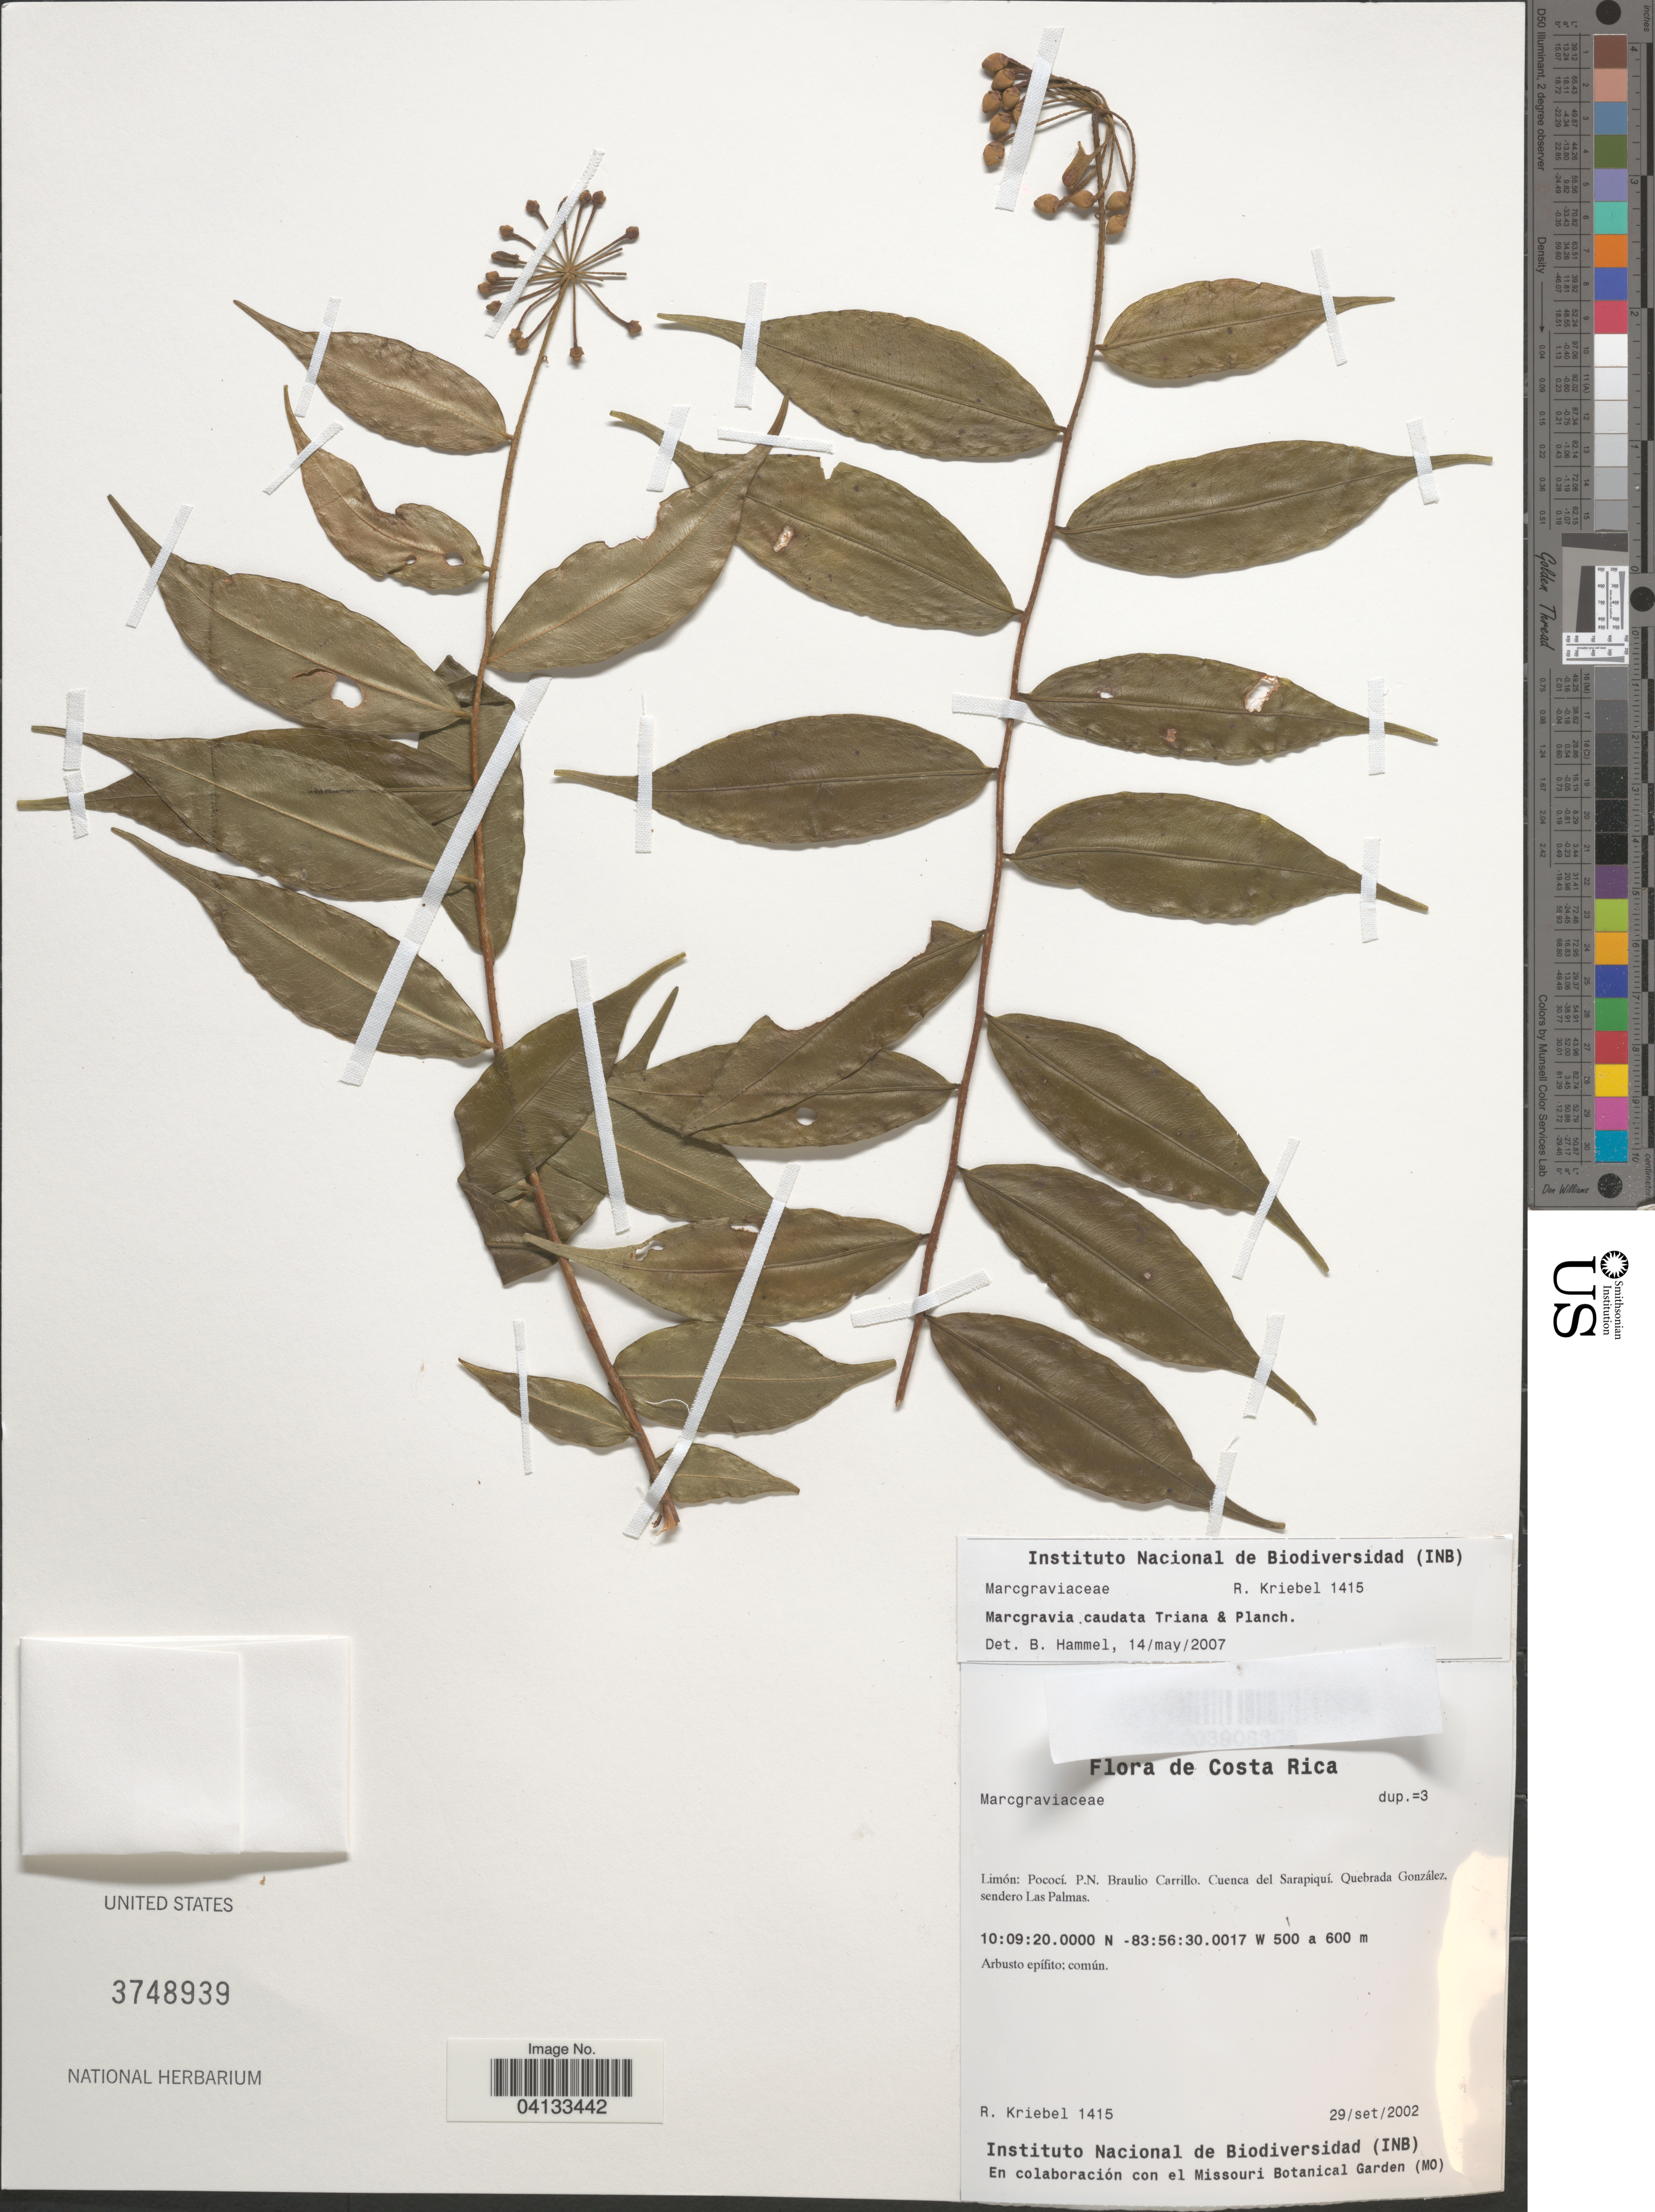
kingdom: Plantae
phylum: Tracheophyta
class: Magnoliopsida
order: Ericales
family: Marcgraviaceae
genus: Marcgravia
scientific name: Marcgravia caudata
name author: Triana & Planch.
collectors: R. Kriebel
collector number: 1415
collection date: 2002-09-29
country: Costa Rica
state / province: Limón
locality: Pococí. P.N. Braulio Carrillo. Cuenca del Sarapiquí. Quebrada González, sendero Las Palmas.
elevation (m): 500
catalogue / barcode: US 3748939